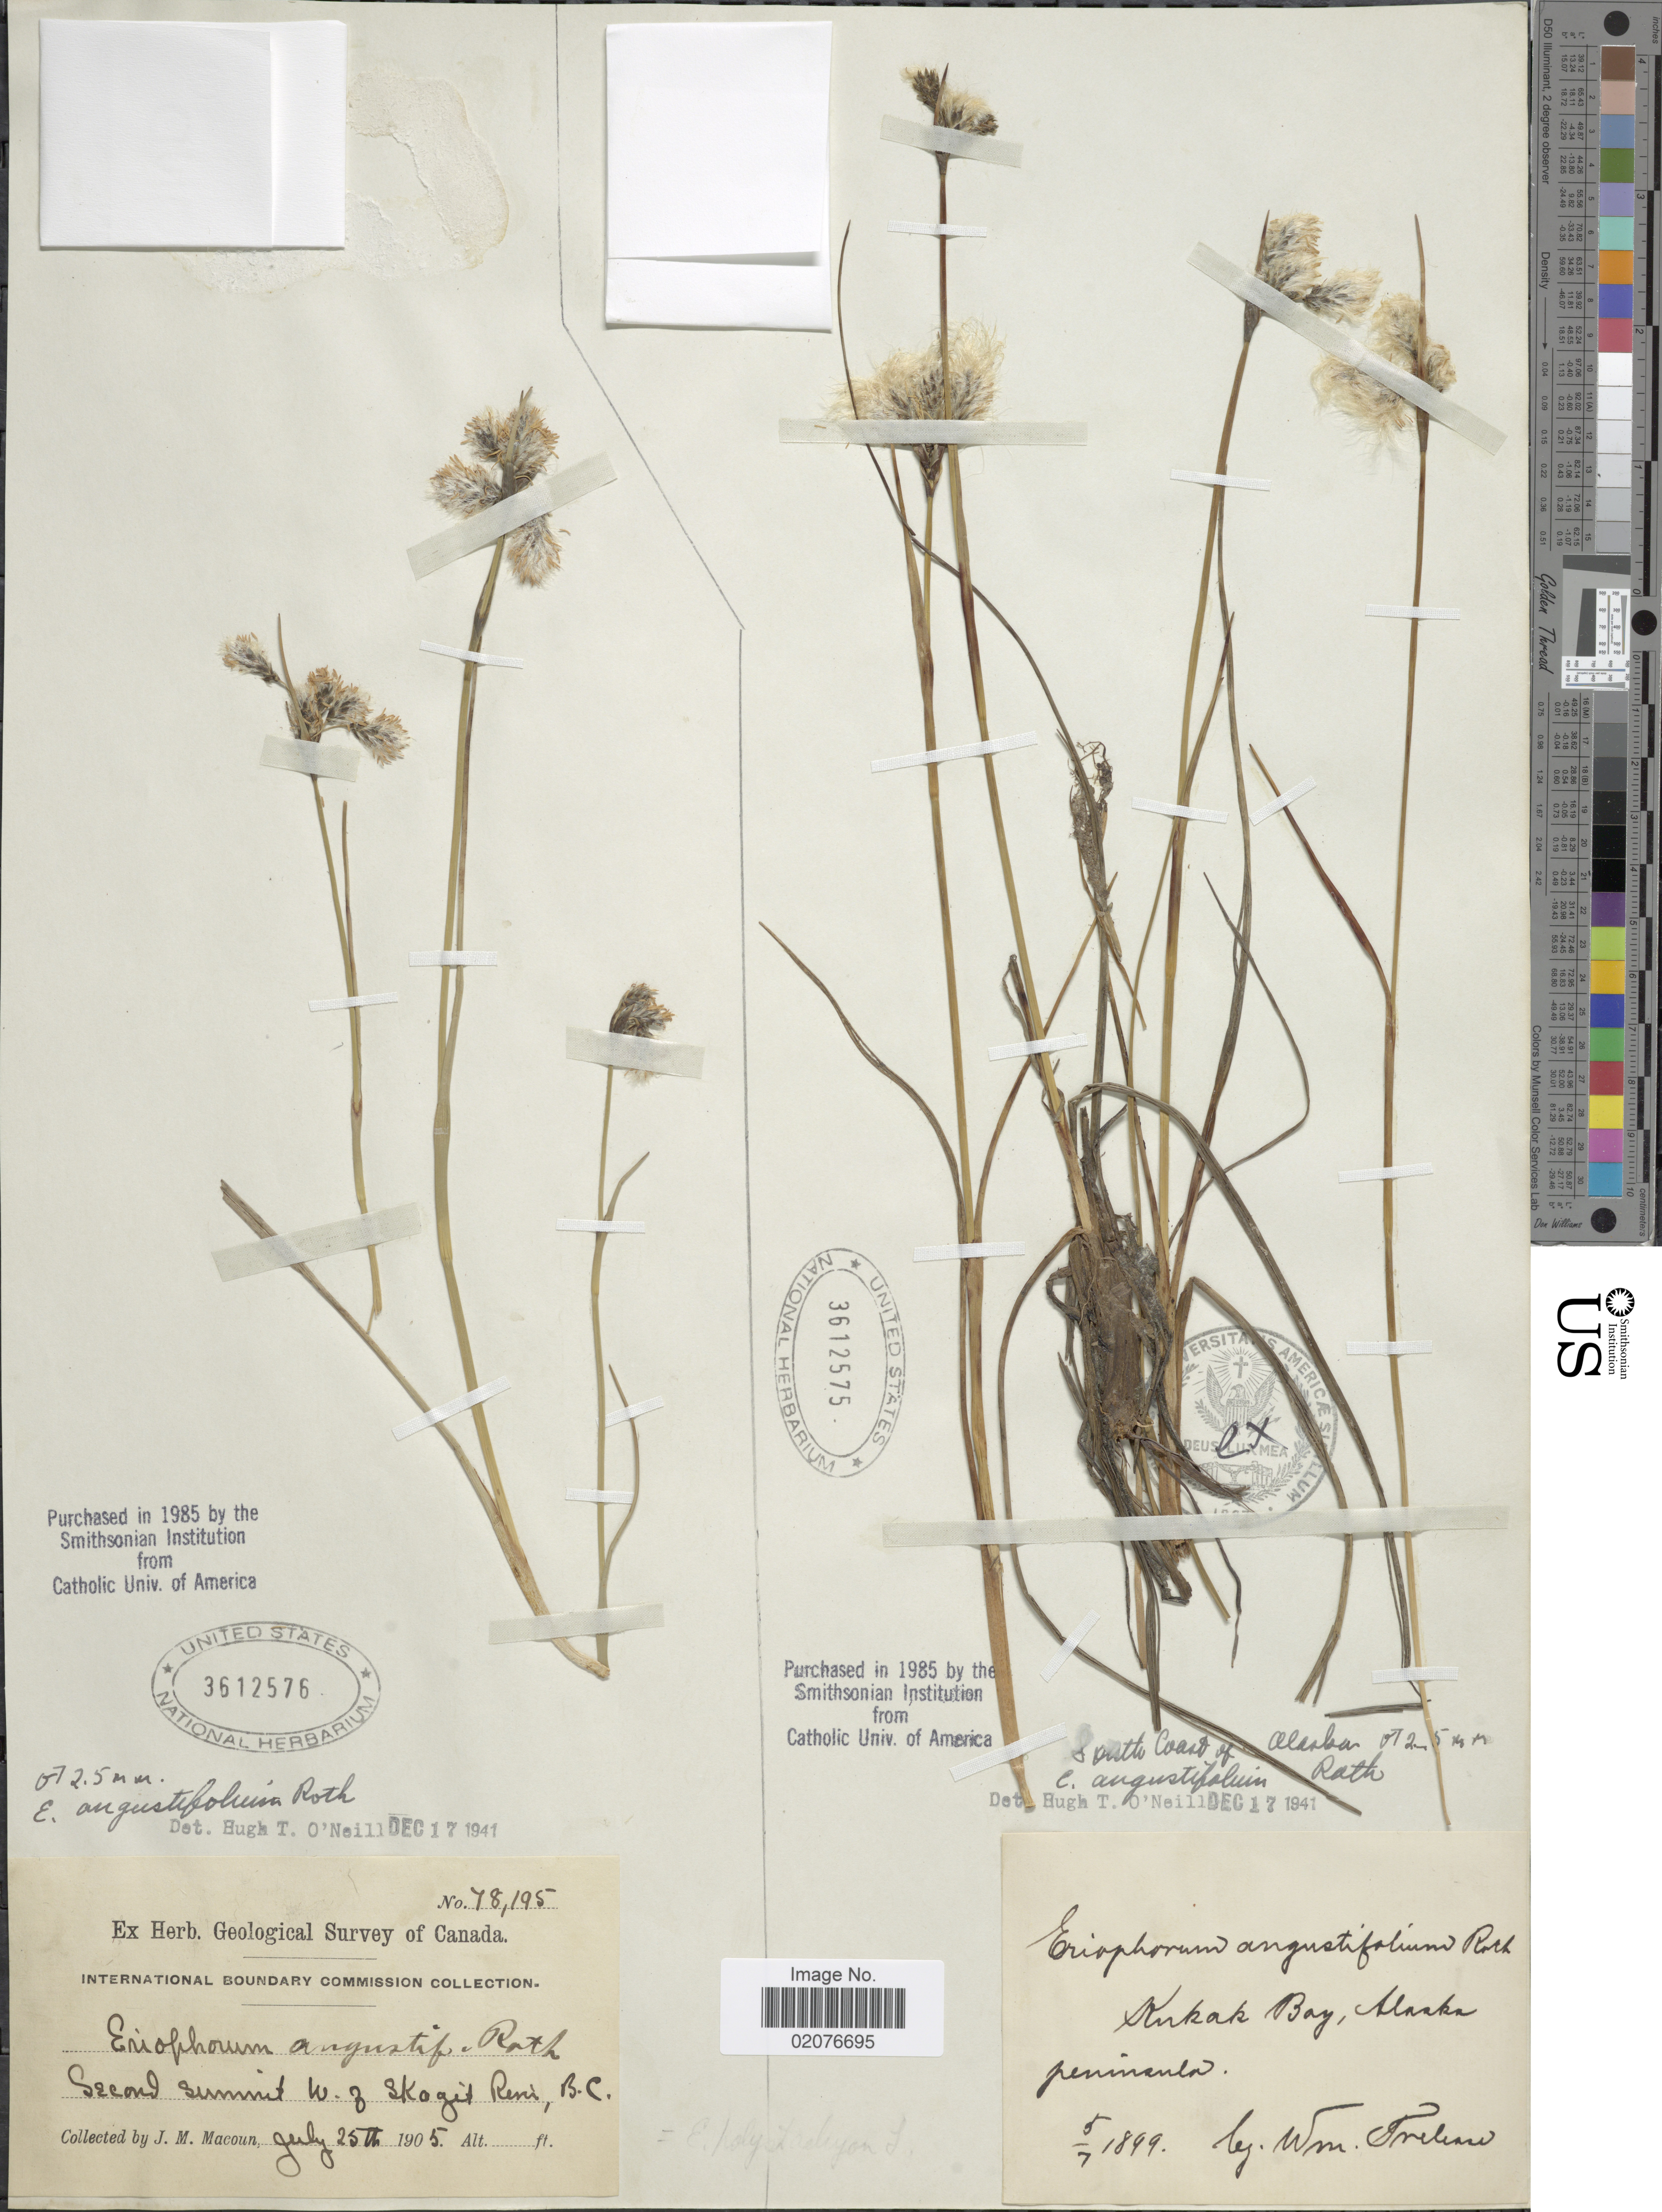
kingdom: Plantae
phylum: Tracheophyta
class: Liliopsida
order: Poales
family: Cyperaceae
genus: Eriophorum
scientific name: Eriophorum angustifolium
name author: Honck.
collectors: J. Macoun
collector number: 78195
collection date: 1905-07-25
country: Canada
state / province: British Columbia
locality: International Boundary Commison Collection, Second Summit W. Z. Skagit River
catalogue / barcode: US 3612576